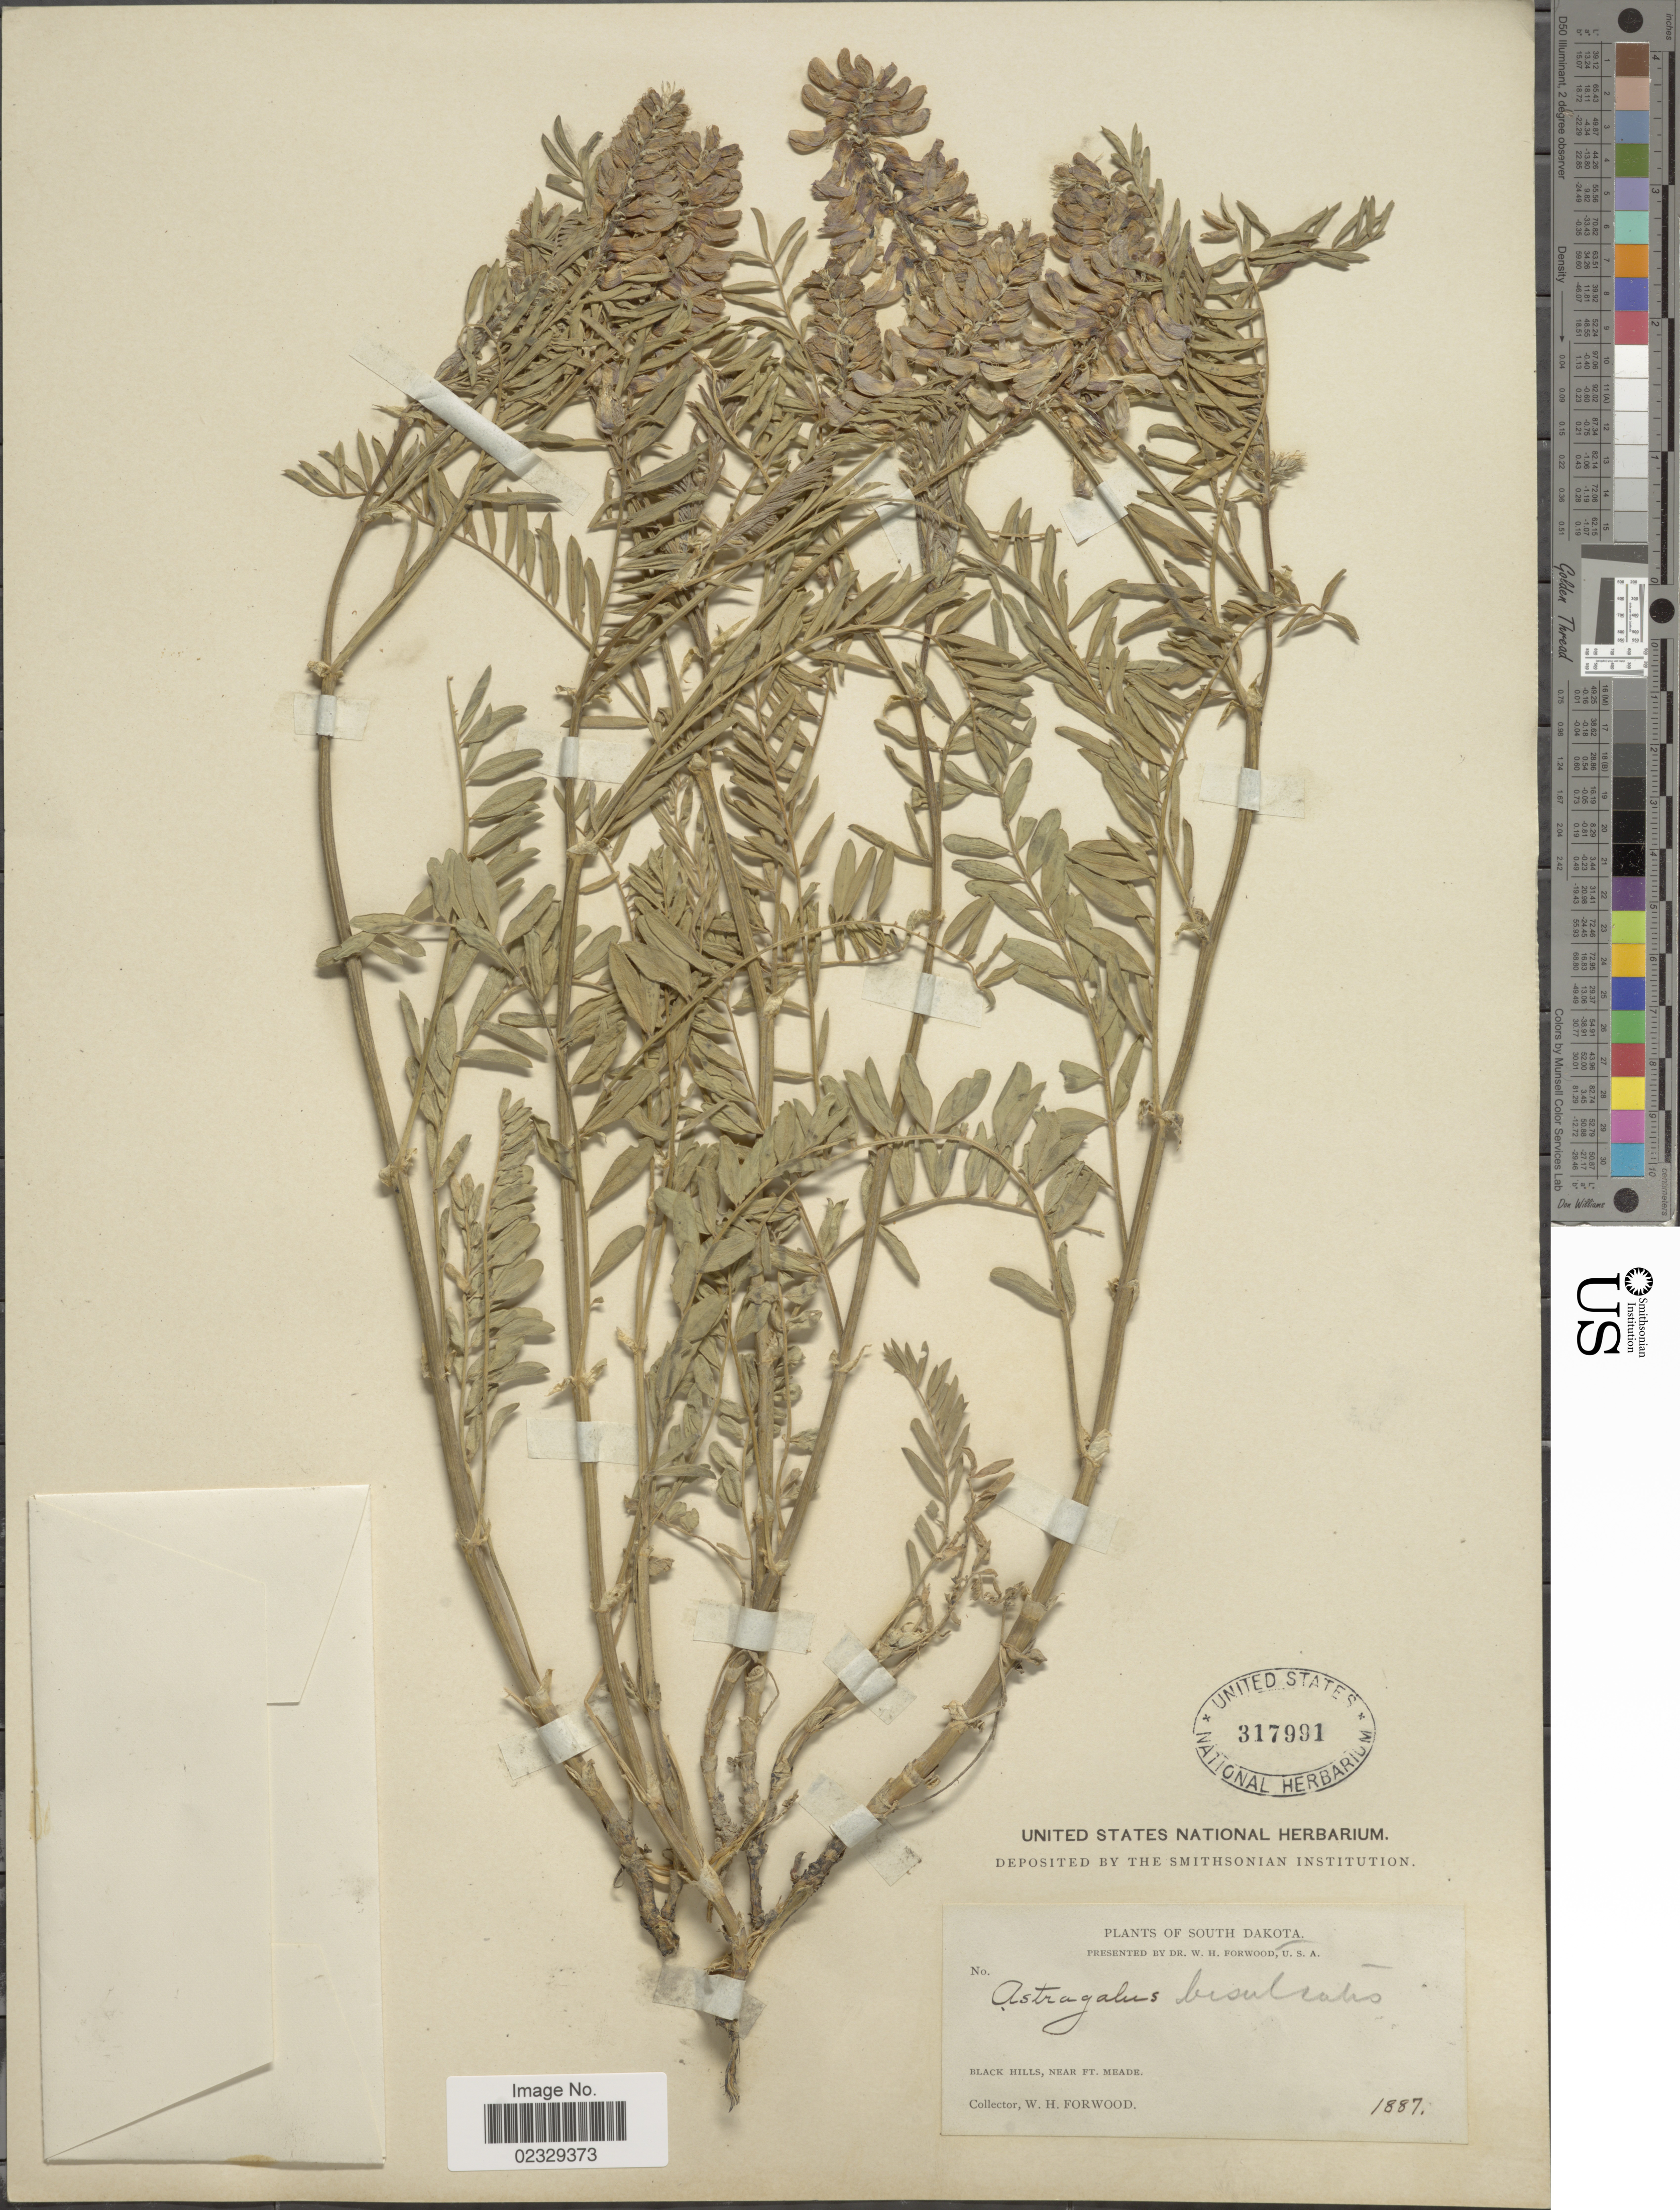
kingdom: Plantae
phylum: Tracheophyta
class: Magnoliopsida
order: Fabales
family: Fabaceae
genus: Astragalus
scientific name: Astragalus bisulcatus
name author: (Hook.) A. Gray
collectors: W. Forwood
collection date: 1887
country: United States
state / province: South Dakota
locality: Black Hills, near Ft Meade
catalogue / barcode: US 317991